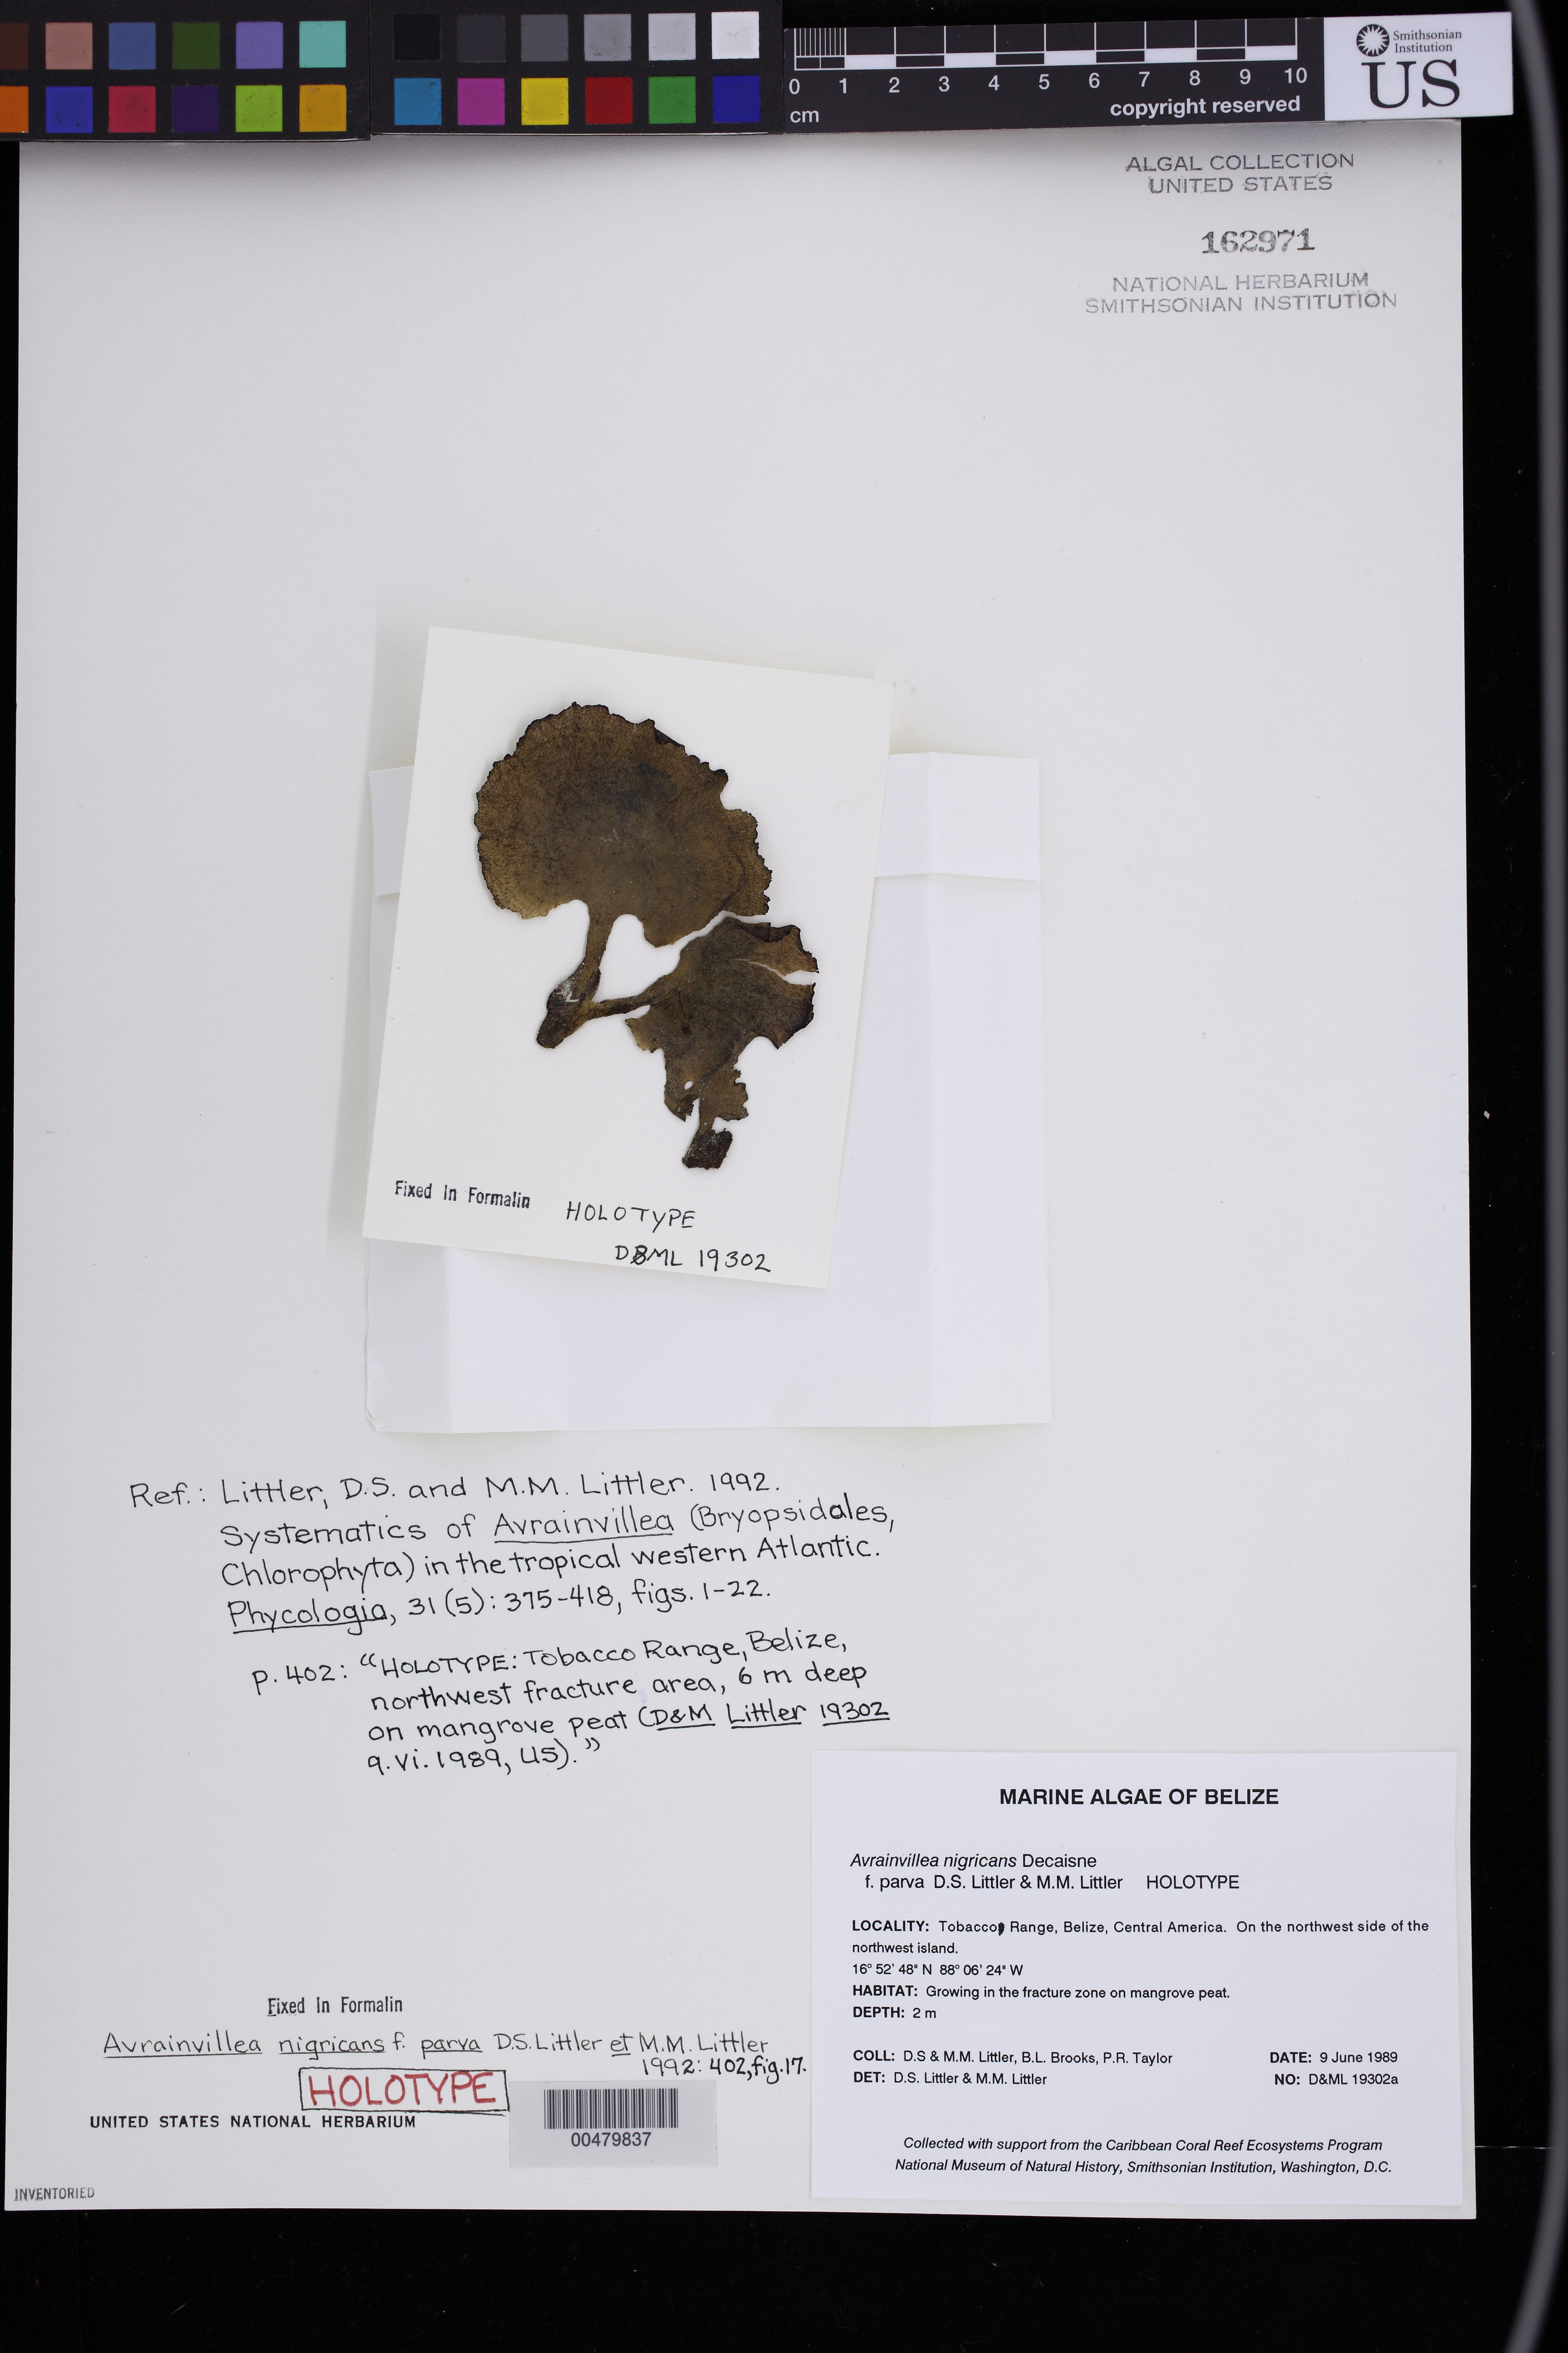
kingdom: Plantae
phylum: Chlorophyta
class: Ulvophyceae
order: Bryopsidales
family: Dichotomosiphonaceae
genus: Avrainvillea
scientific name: Avrainvillea nigricans f. parva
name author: D.S. Littler & Littler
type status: Holotype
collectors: D. S. Littler, M. M. Littler, B. Brooks & P. R. Taylor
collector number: D&ML 19302A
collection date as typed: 09 Jun 1989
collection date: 1989-06-09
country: Belize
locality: Tobacco Range.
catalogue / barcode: US 162971